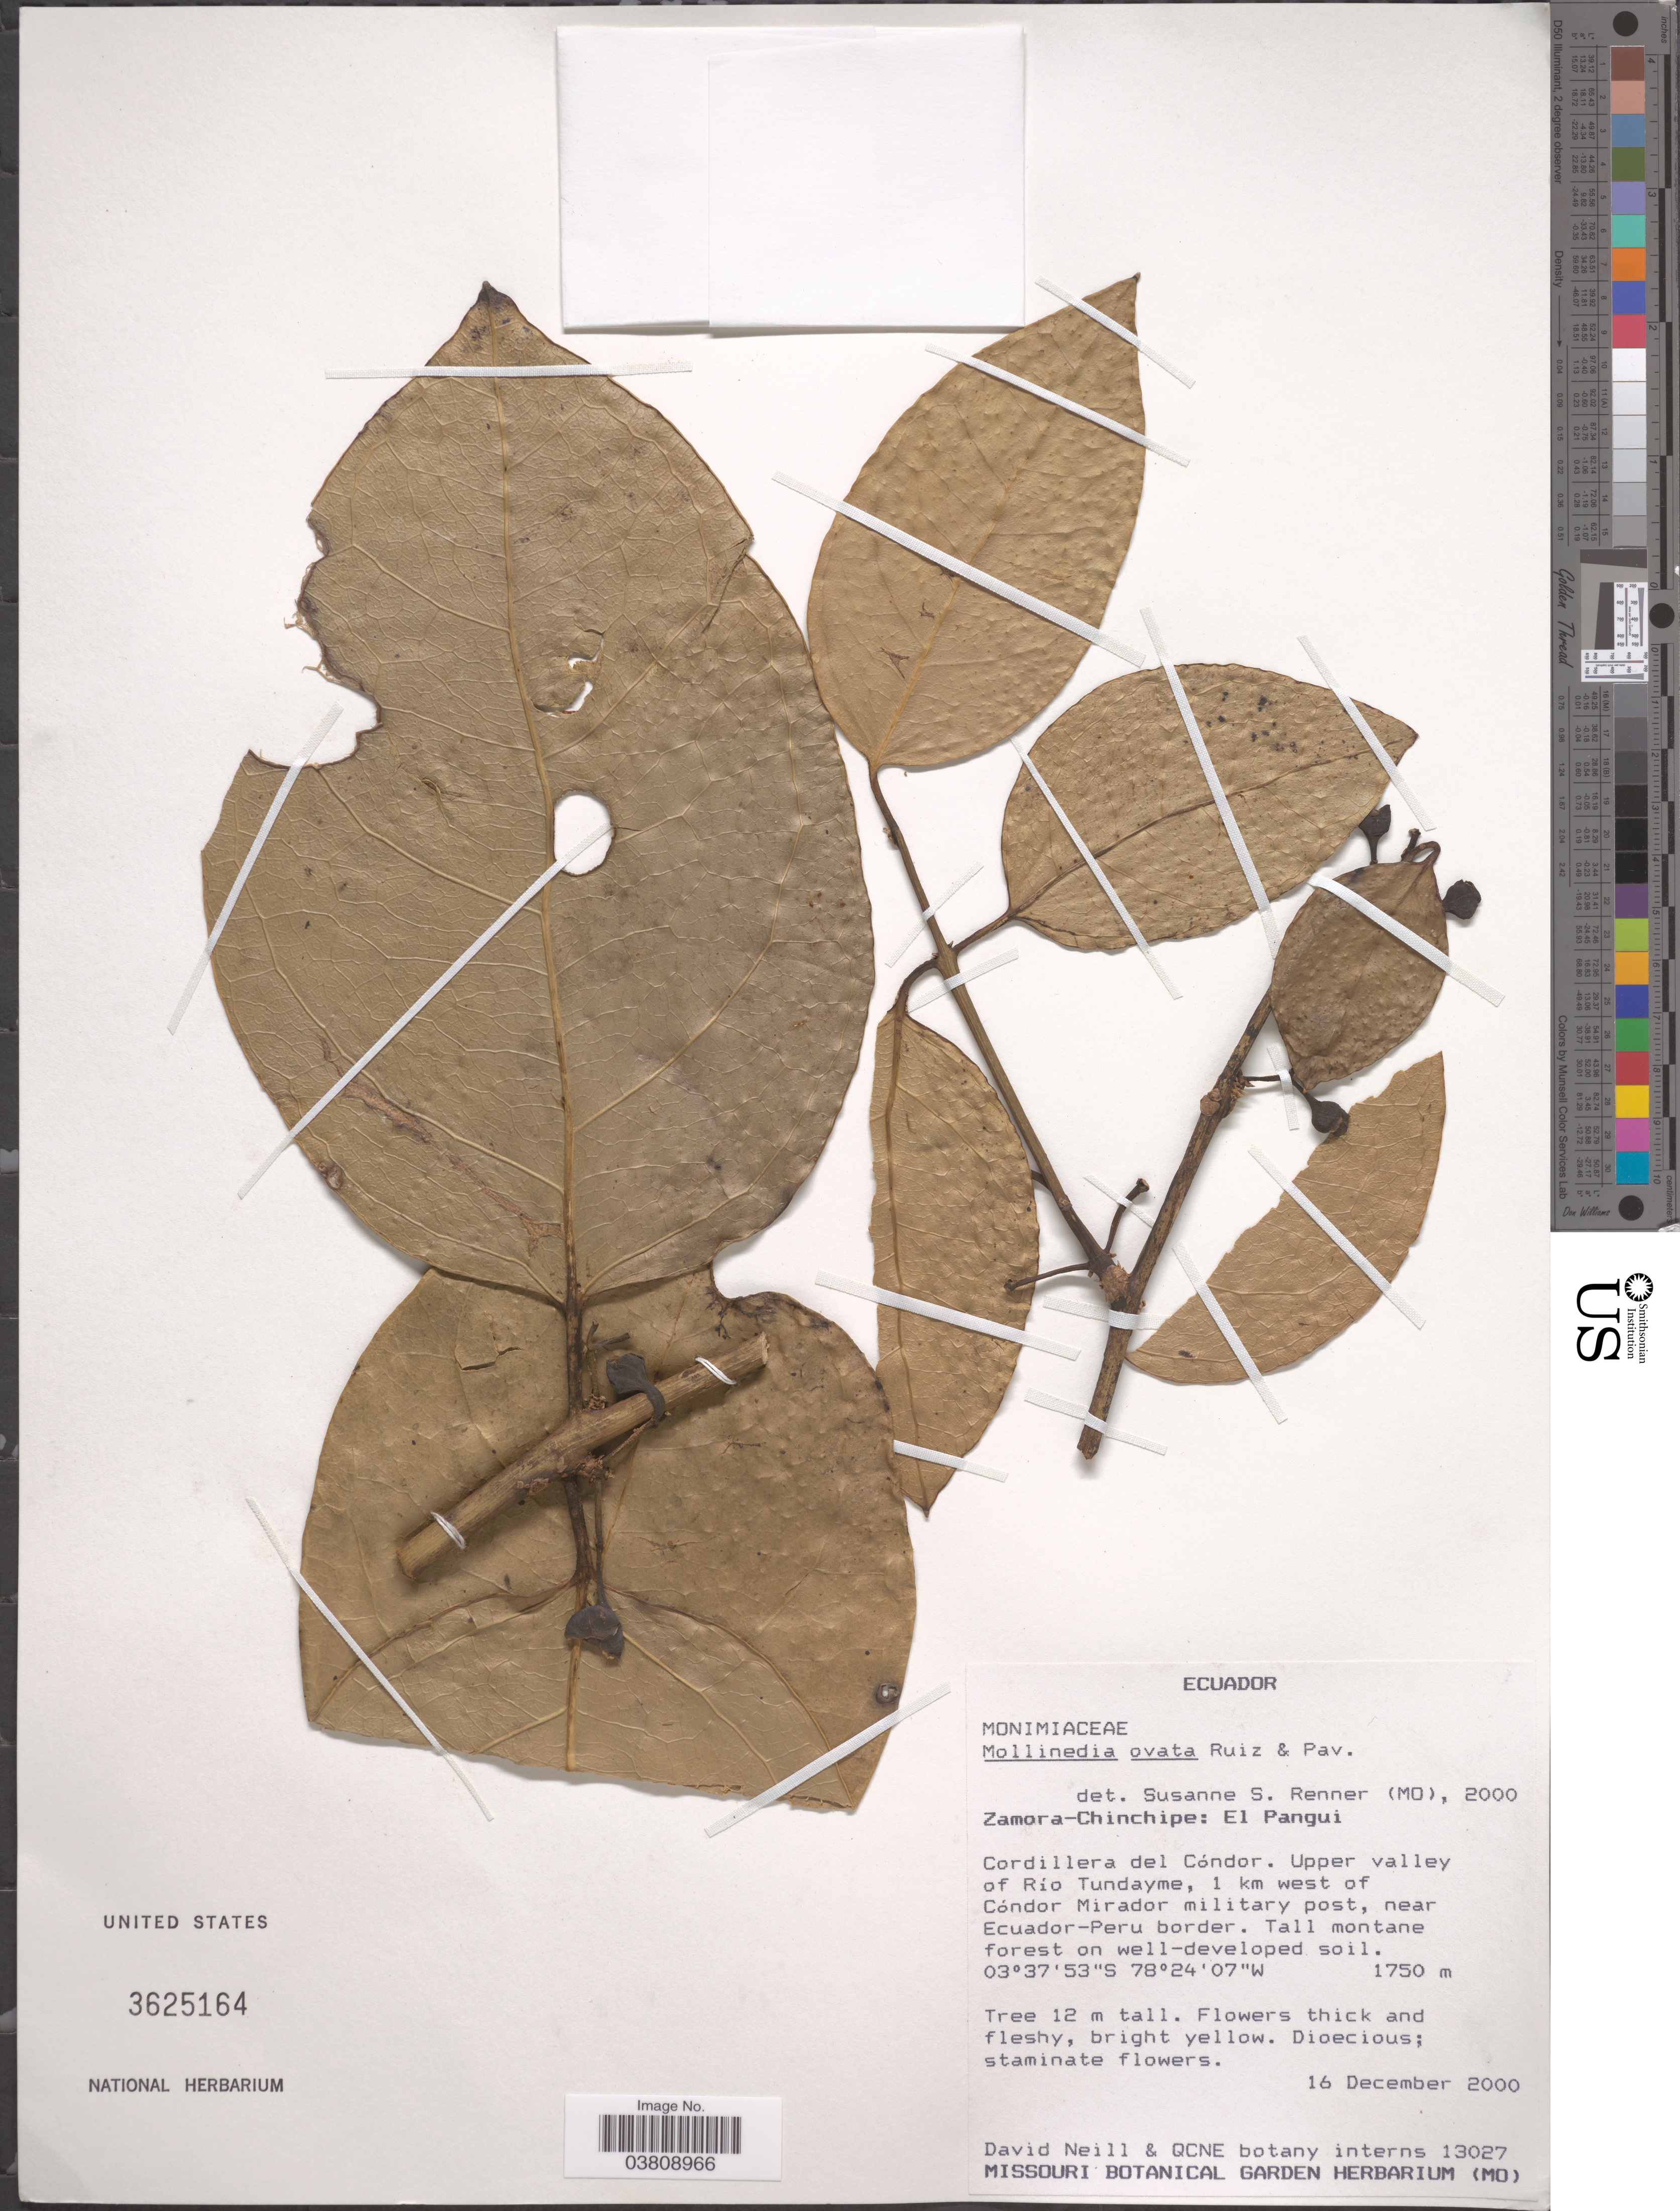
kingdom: Plantae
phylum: Tracheophyta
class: Magnoliopsida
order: Laurales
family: Monimiaceae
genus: Mollinedia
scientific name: Mollinedia ovata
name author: Ruiz & Pav.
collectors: D. A. Neill & QCNE botany interns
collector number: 13027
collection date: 2000-12-16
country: Ecuador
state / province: Zamora-Chinchipe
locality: El Pangui. Cordillera del Cóndor. Upper valley of Río Tundayme, 1 km west of Cóndor Mirador miltary post, near Ecuador-Peru border.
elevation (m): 1750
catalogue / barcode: US 3625164